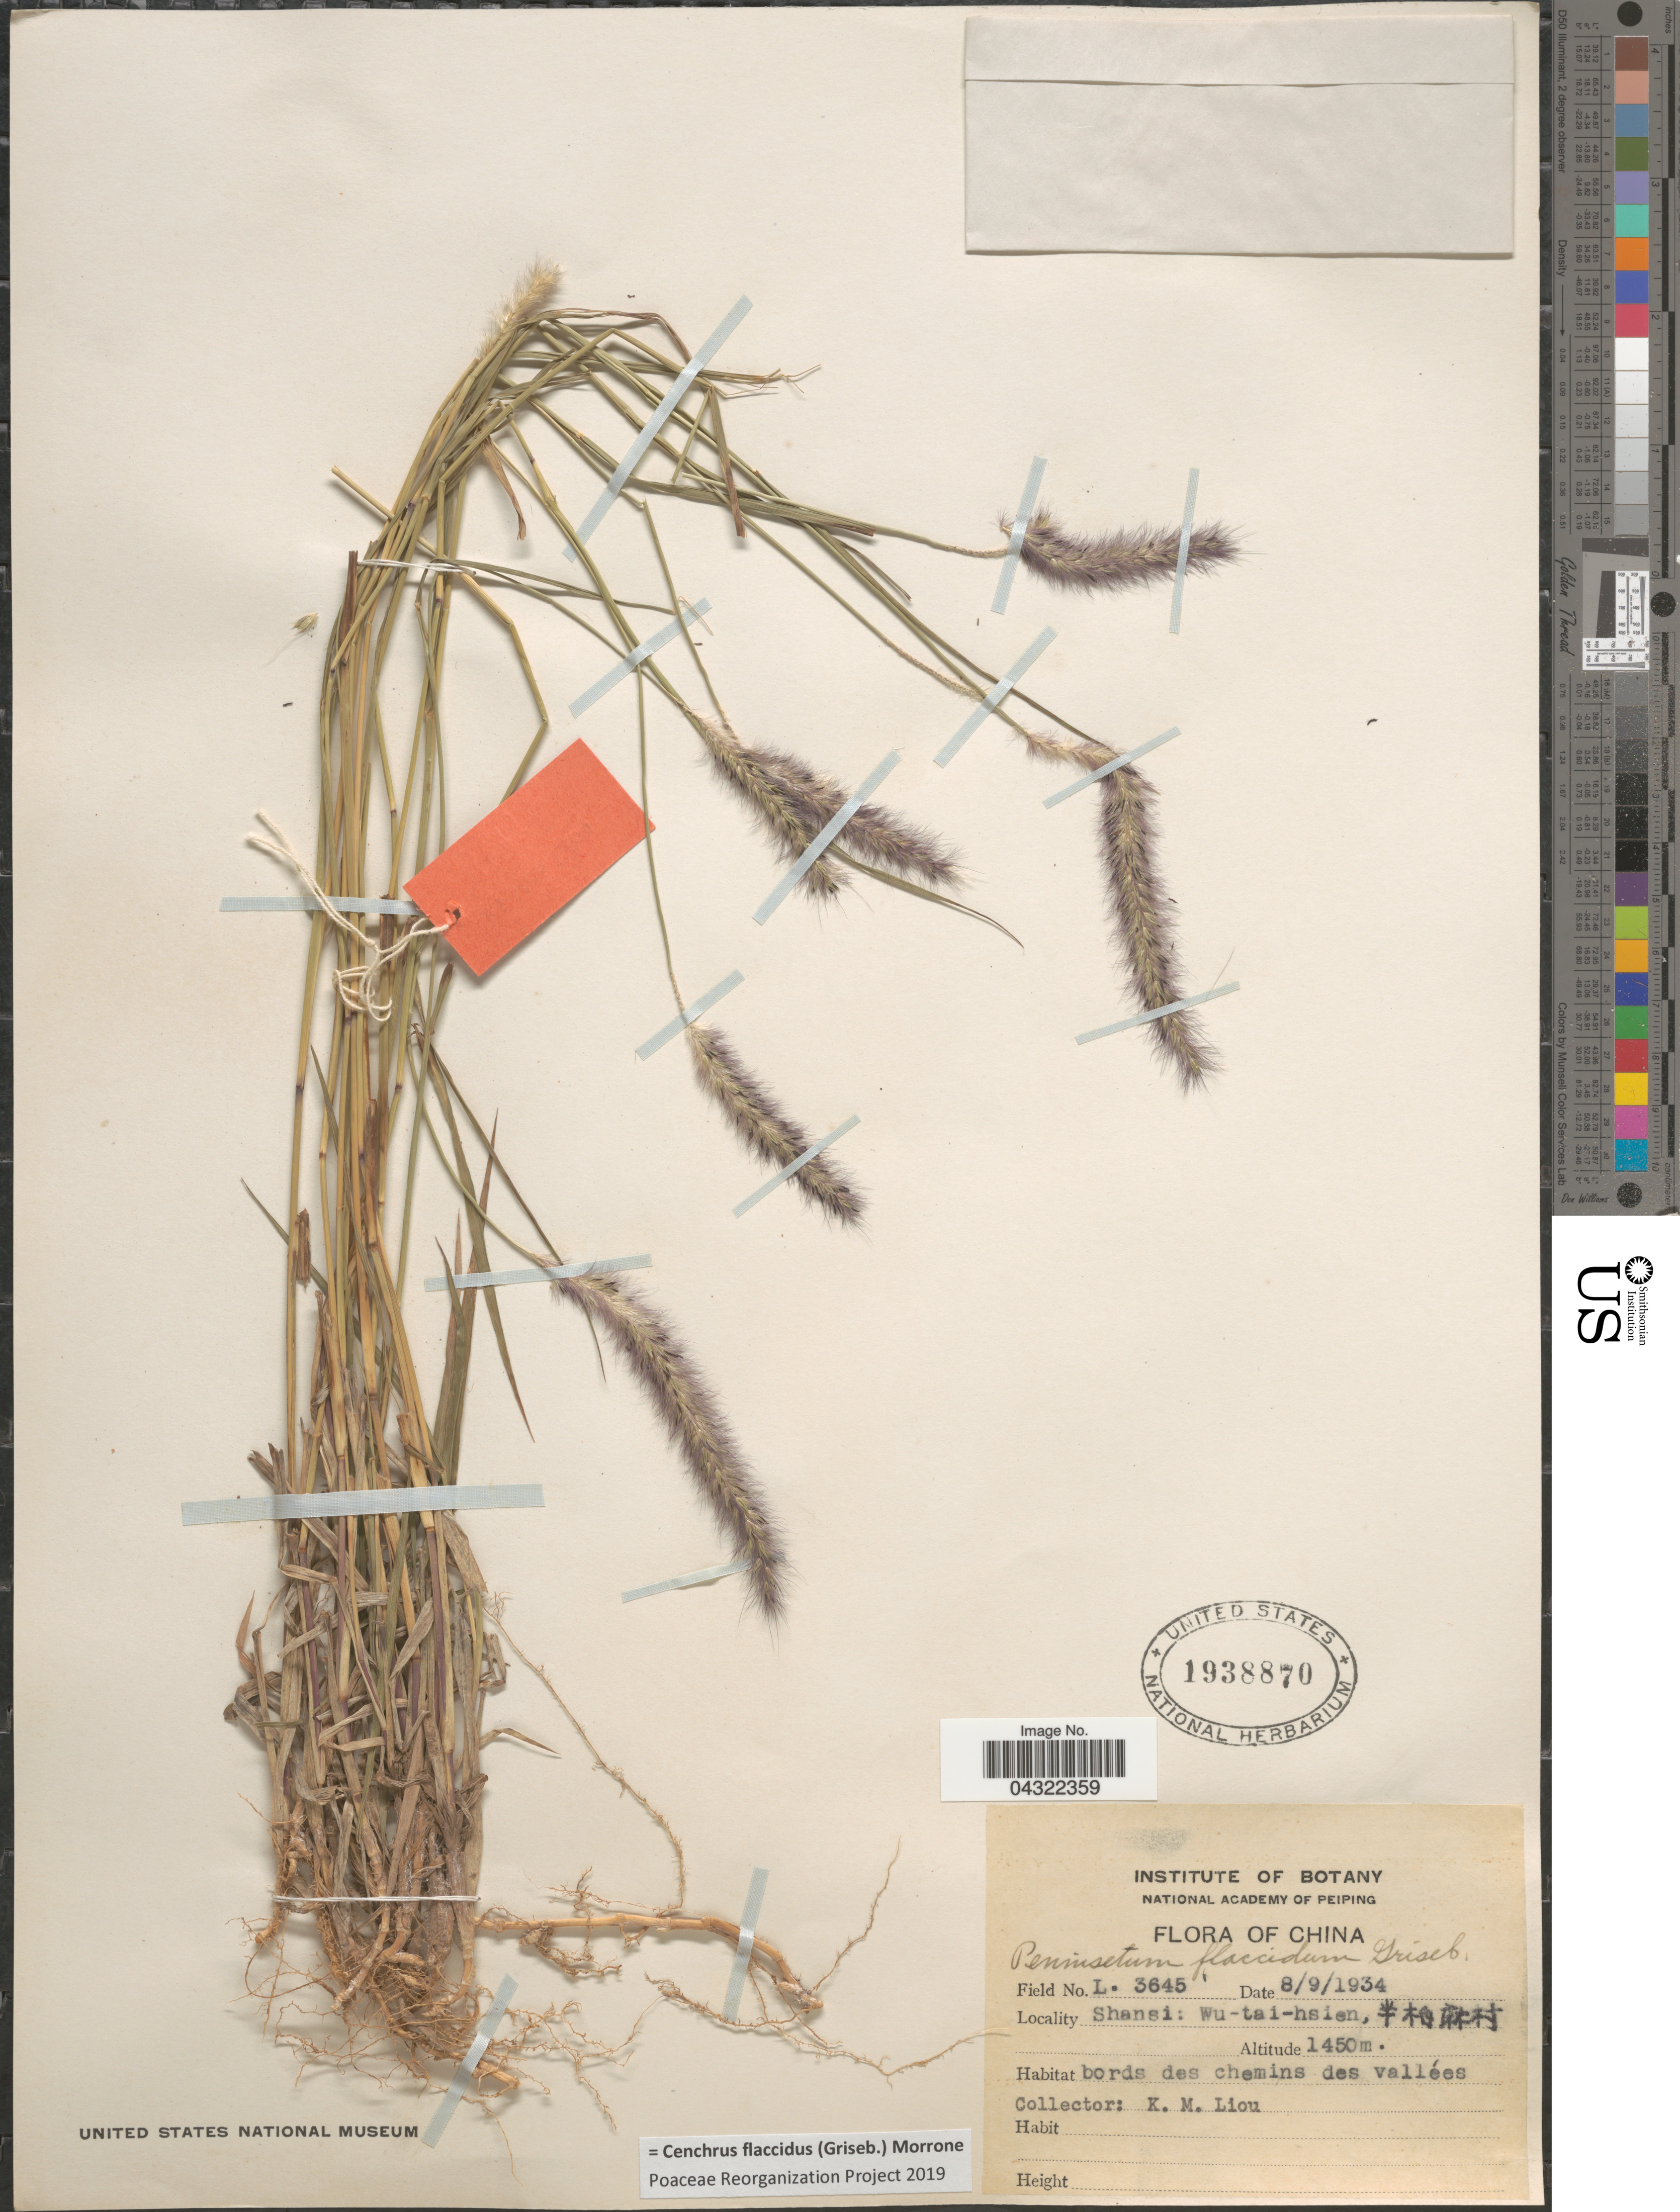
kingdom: Plantae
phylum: Tracheophyta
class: Liliopsida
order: Poales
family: Poaceae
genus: Cenchrus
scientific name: Cenchrus flaccidus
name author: (Griseb.) Morrone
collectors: K. M. Liou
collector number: L3645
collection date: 1934-09-08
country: China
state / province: Shanxi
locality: Shansi: Wu-tai-hsien, X.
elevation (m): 1450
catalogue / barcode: US 1938870